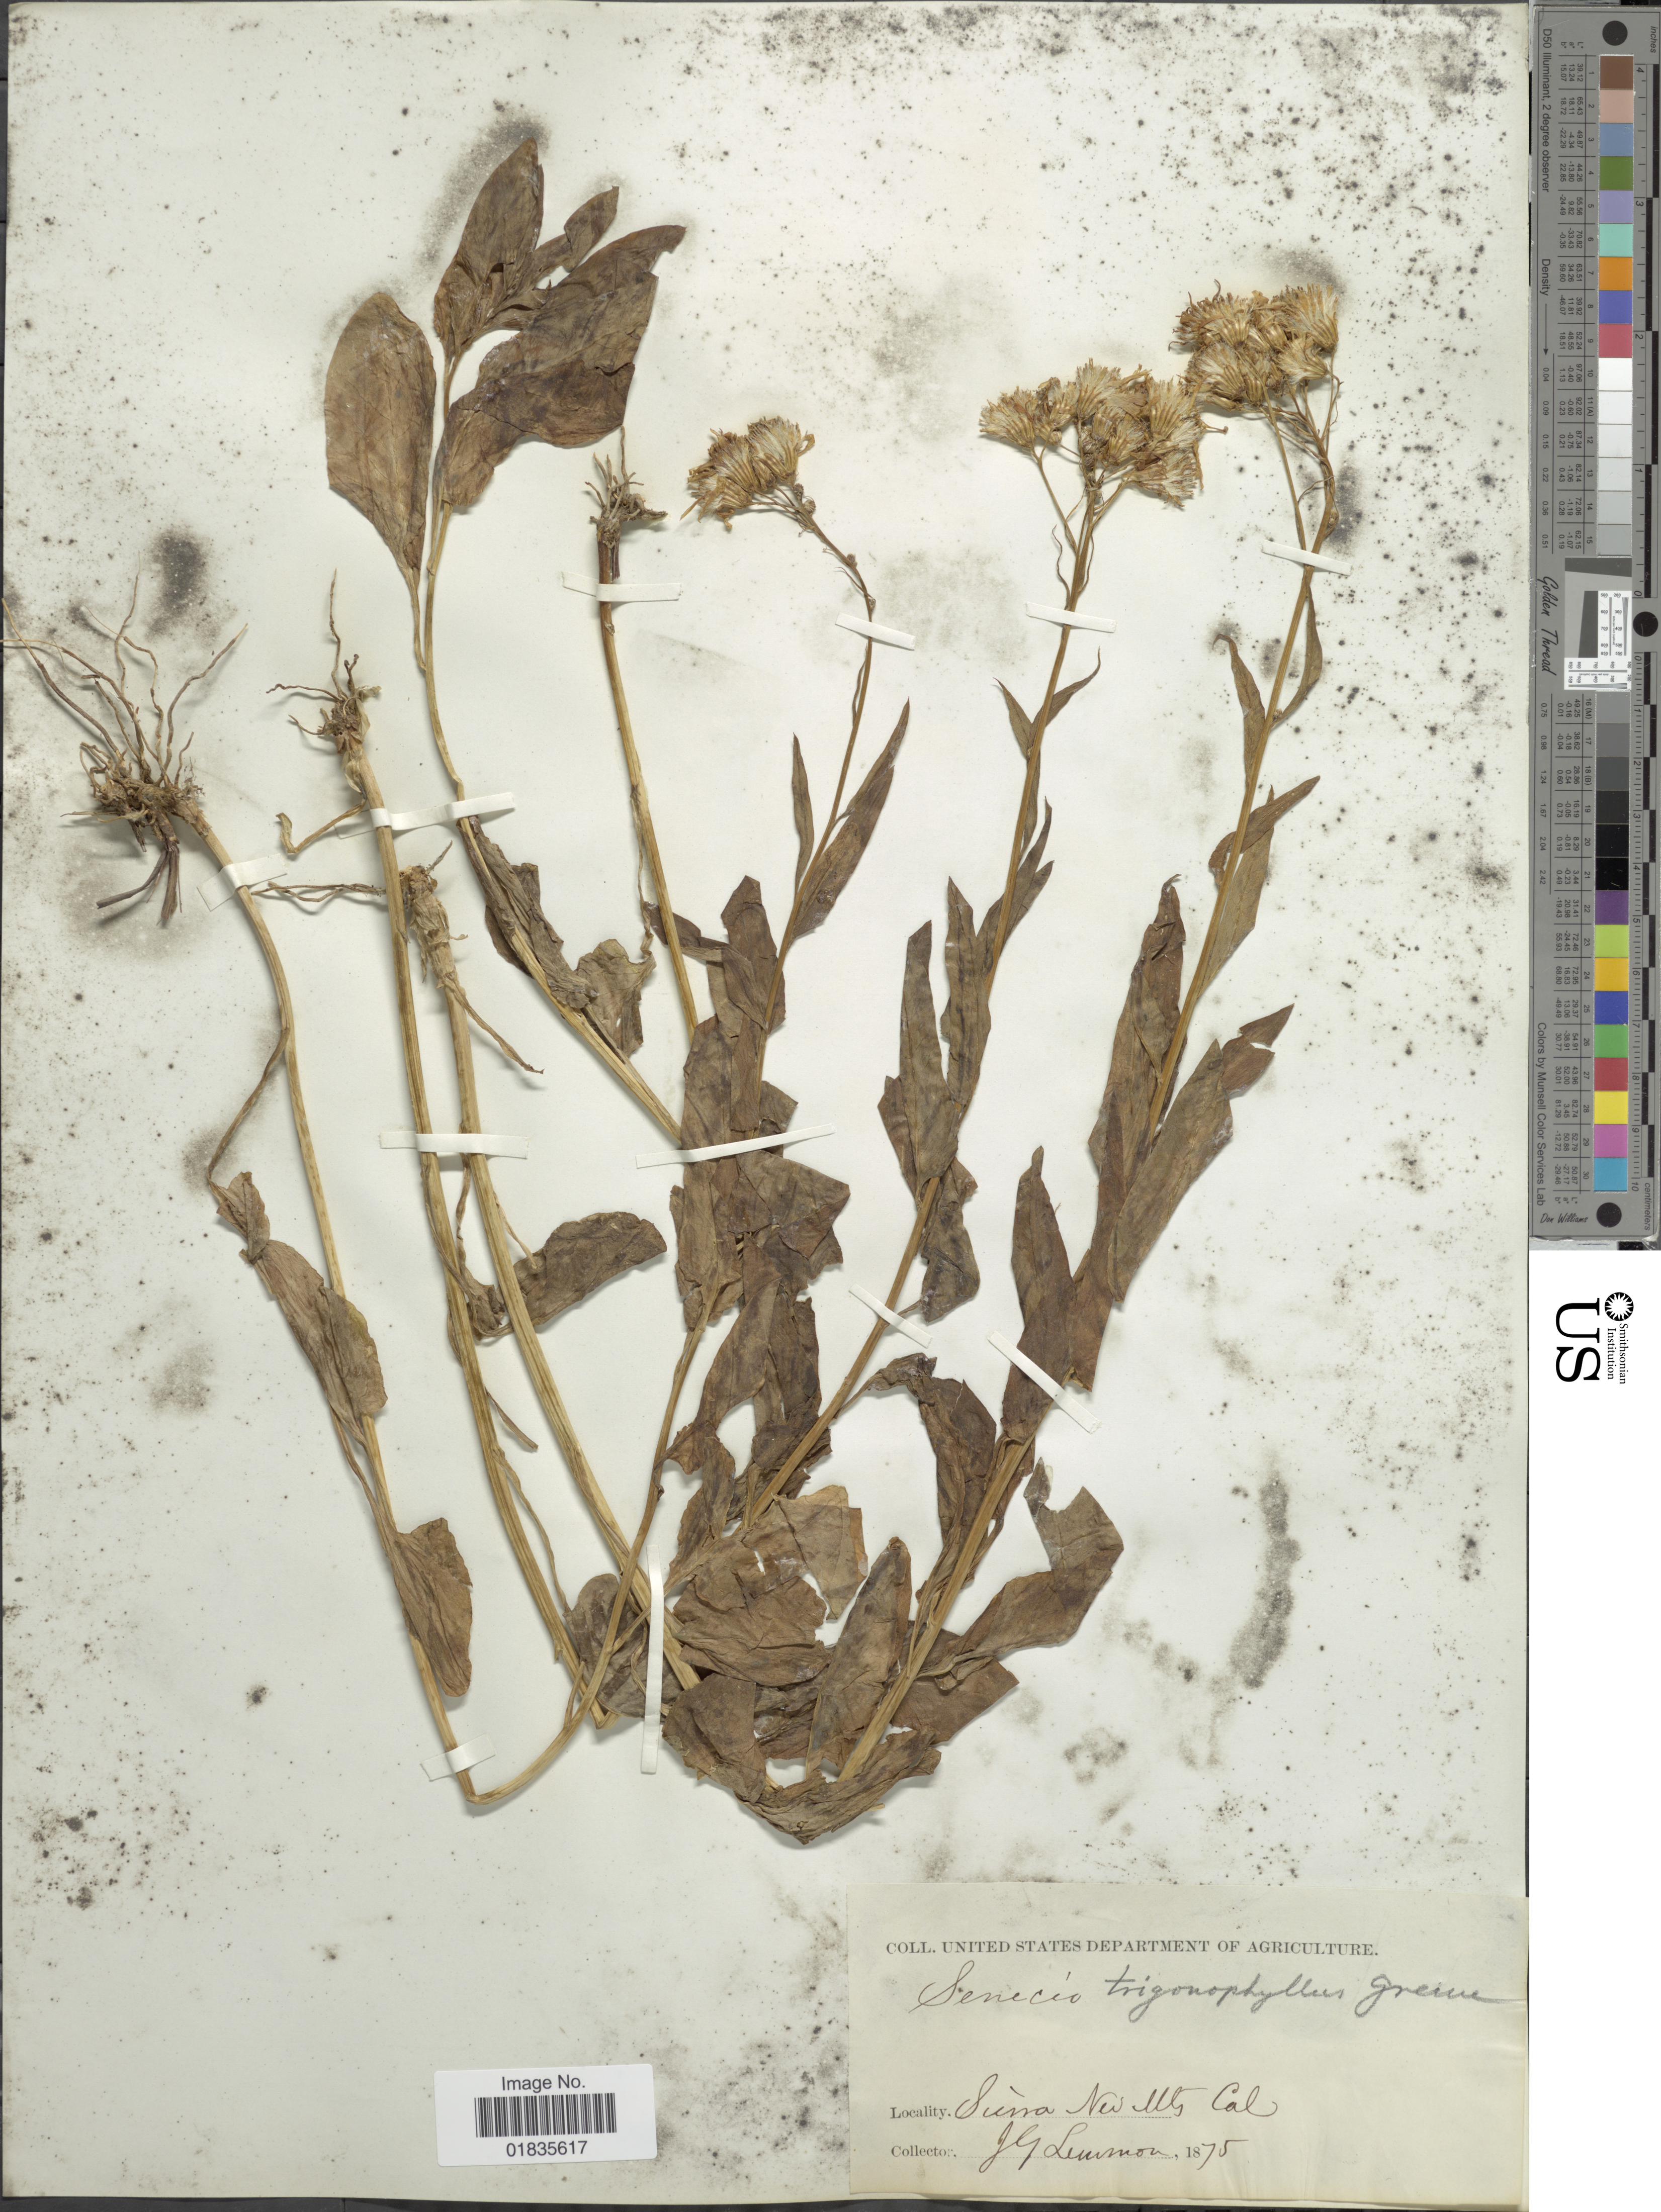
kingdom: Plantae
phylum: Tracheophyta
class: Magnoliopsida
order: Asterales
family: Asteraceae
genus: Senecio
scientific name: Senecio triangularis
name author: Hook.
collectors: J. Lemmon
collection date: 1875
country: United States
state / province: California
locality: Sierra Nev Mts.